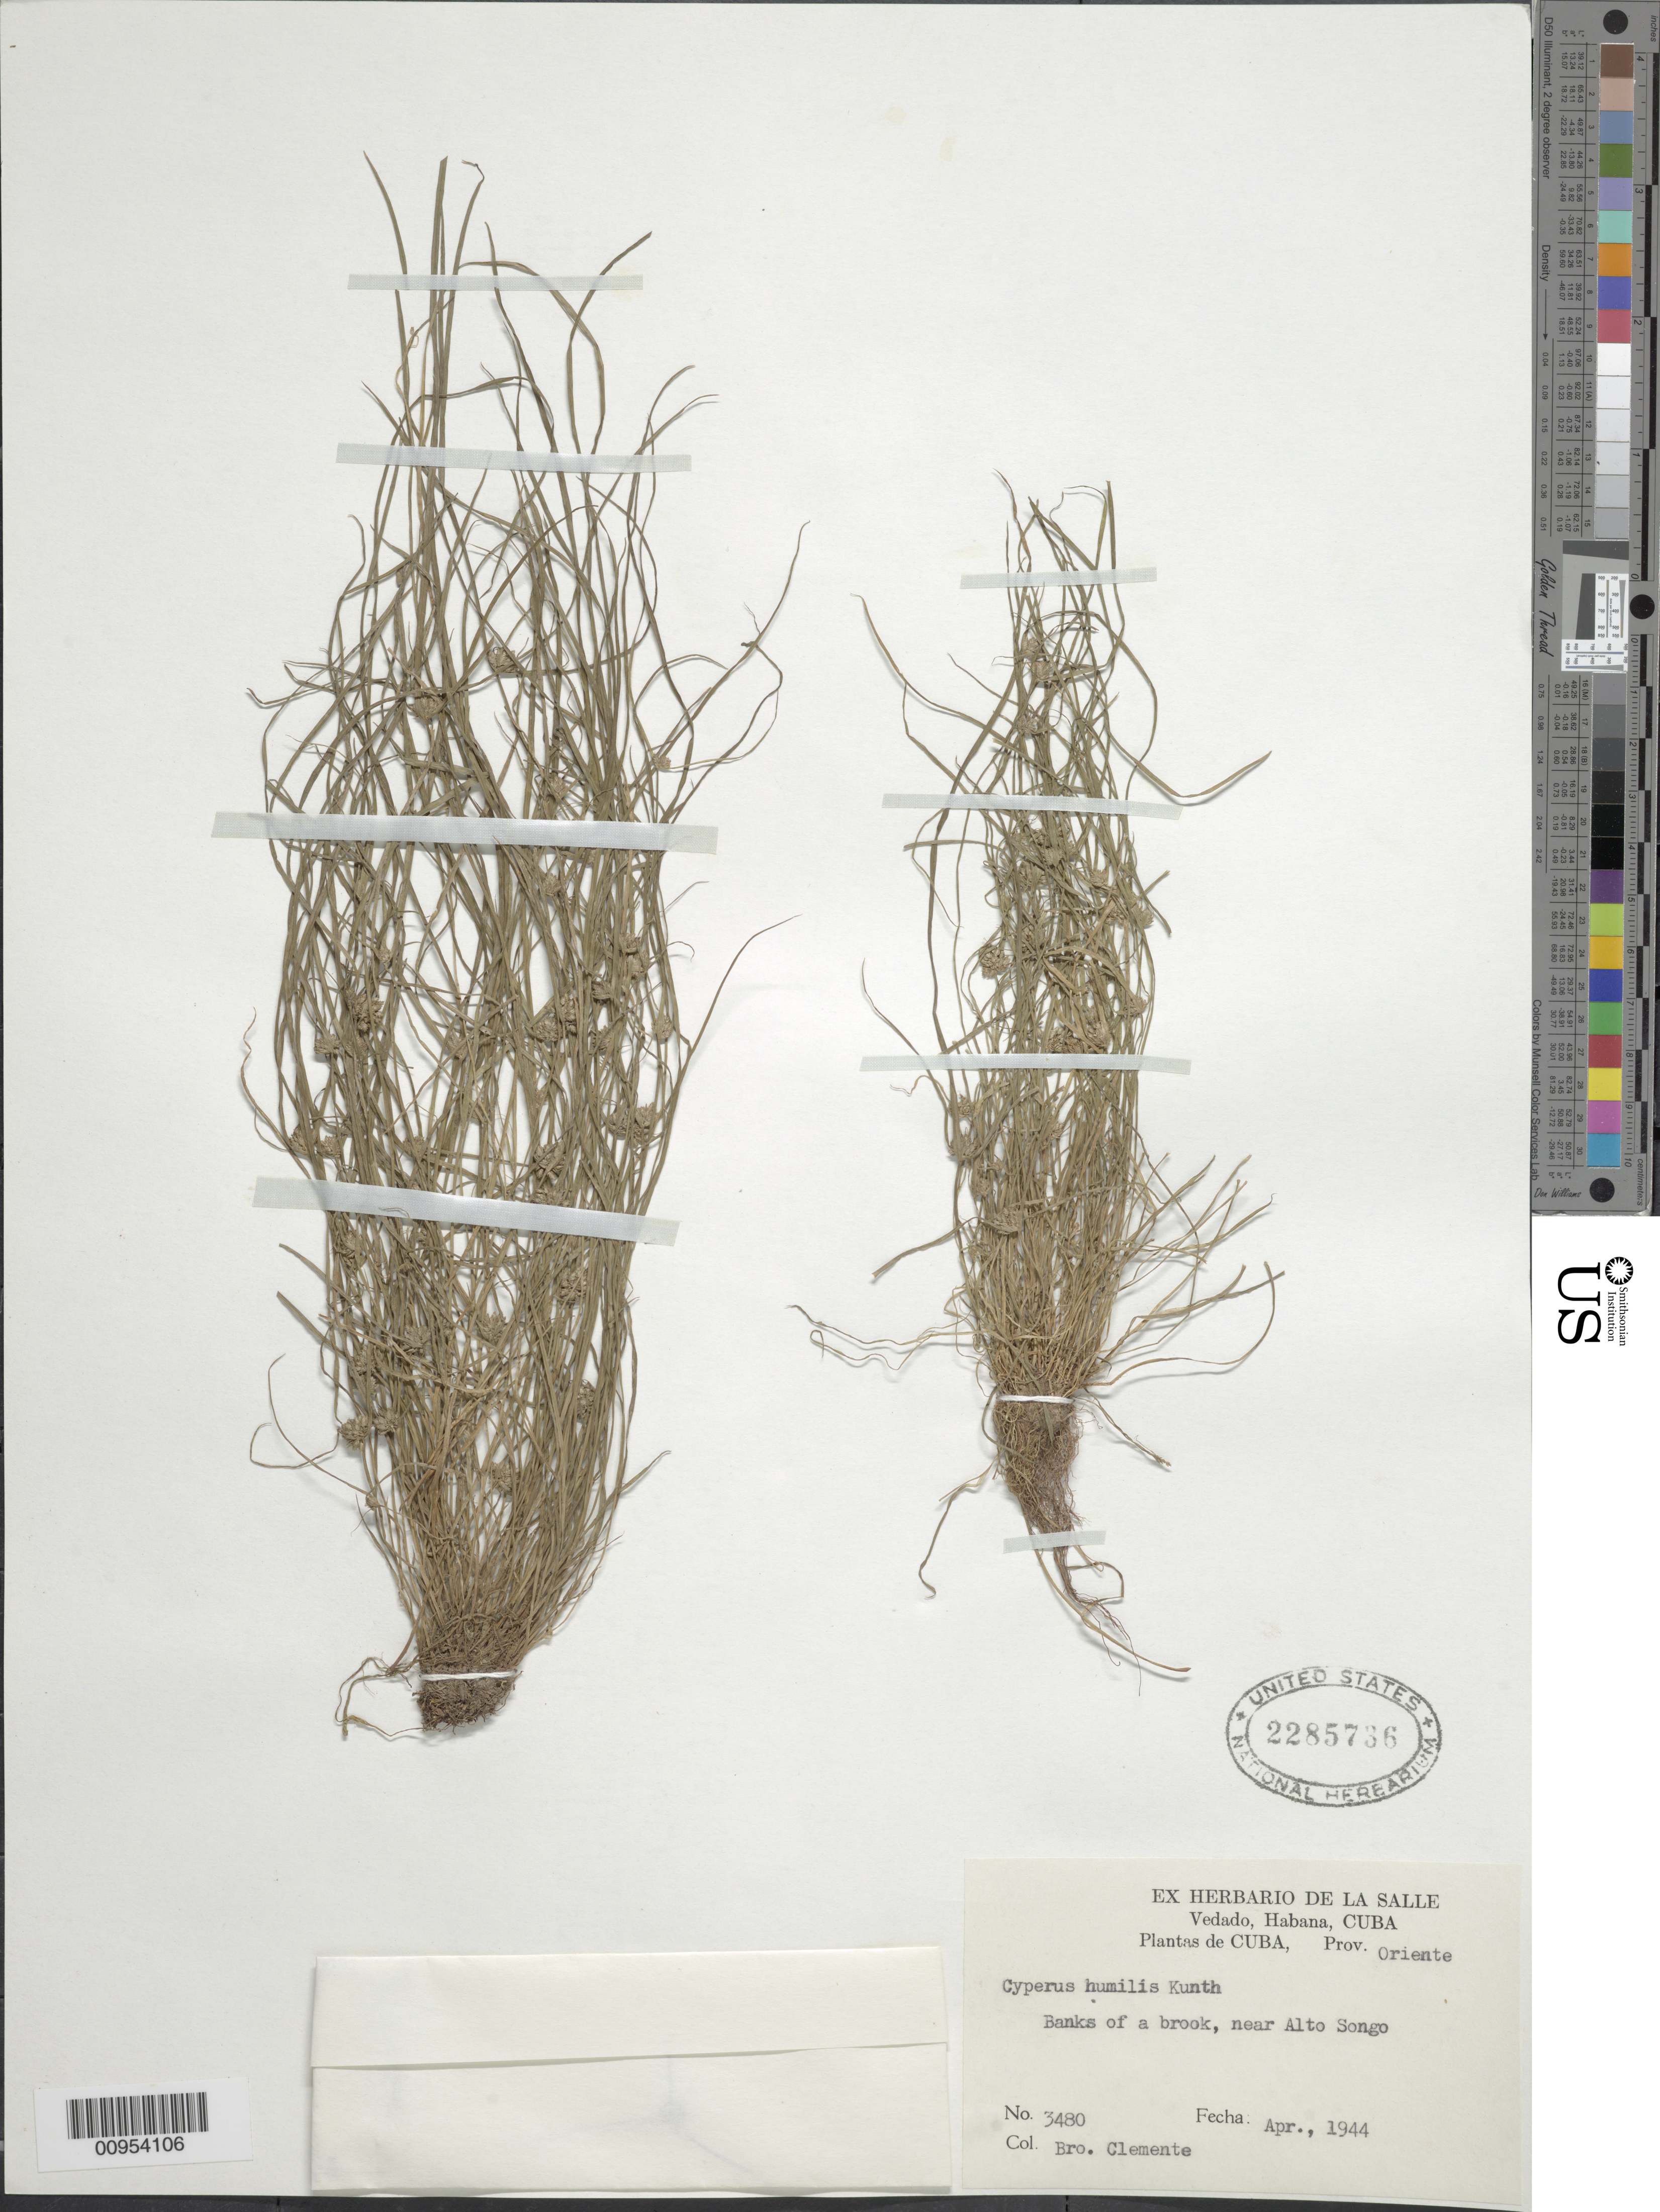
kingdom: Plantae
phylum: Tracheophyta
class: Liliopsida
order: Poales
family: Cyperaceae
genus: Cyperus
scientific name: Cyperus humilis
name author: Kunth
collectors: Bro. Clemente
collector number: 3480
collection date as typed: Apr 1944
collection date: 1944-04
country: Cuba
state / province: Oriente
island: Cuba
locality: Banks of a brook, near Alto Songo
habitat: Banks of a brook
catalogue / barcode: US 2285736